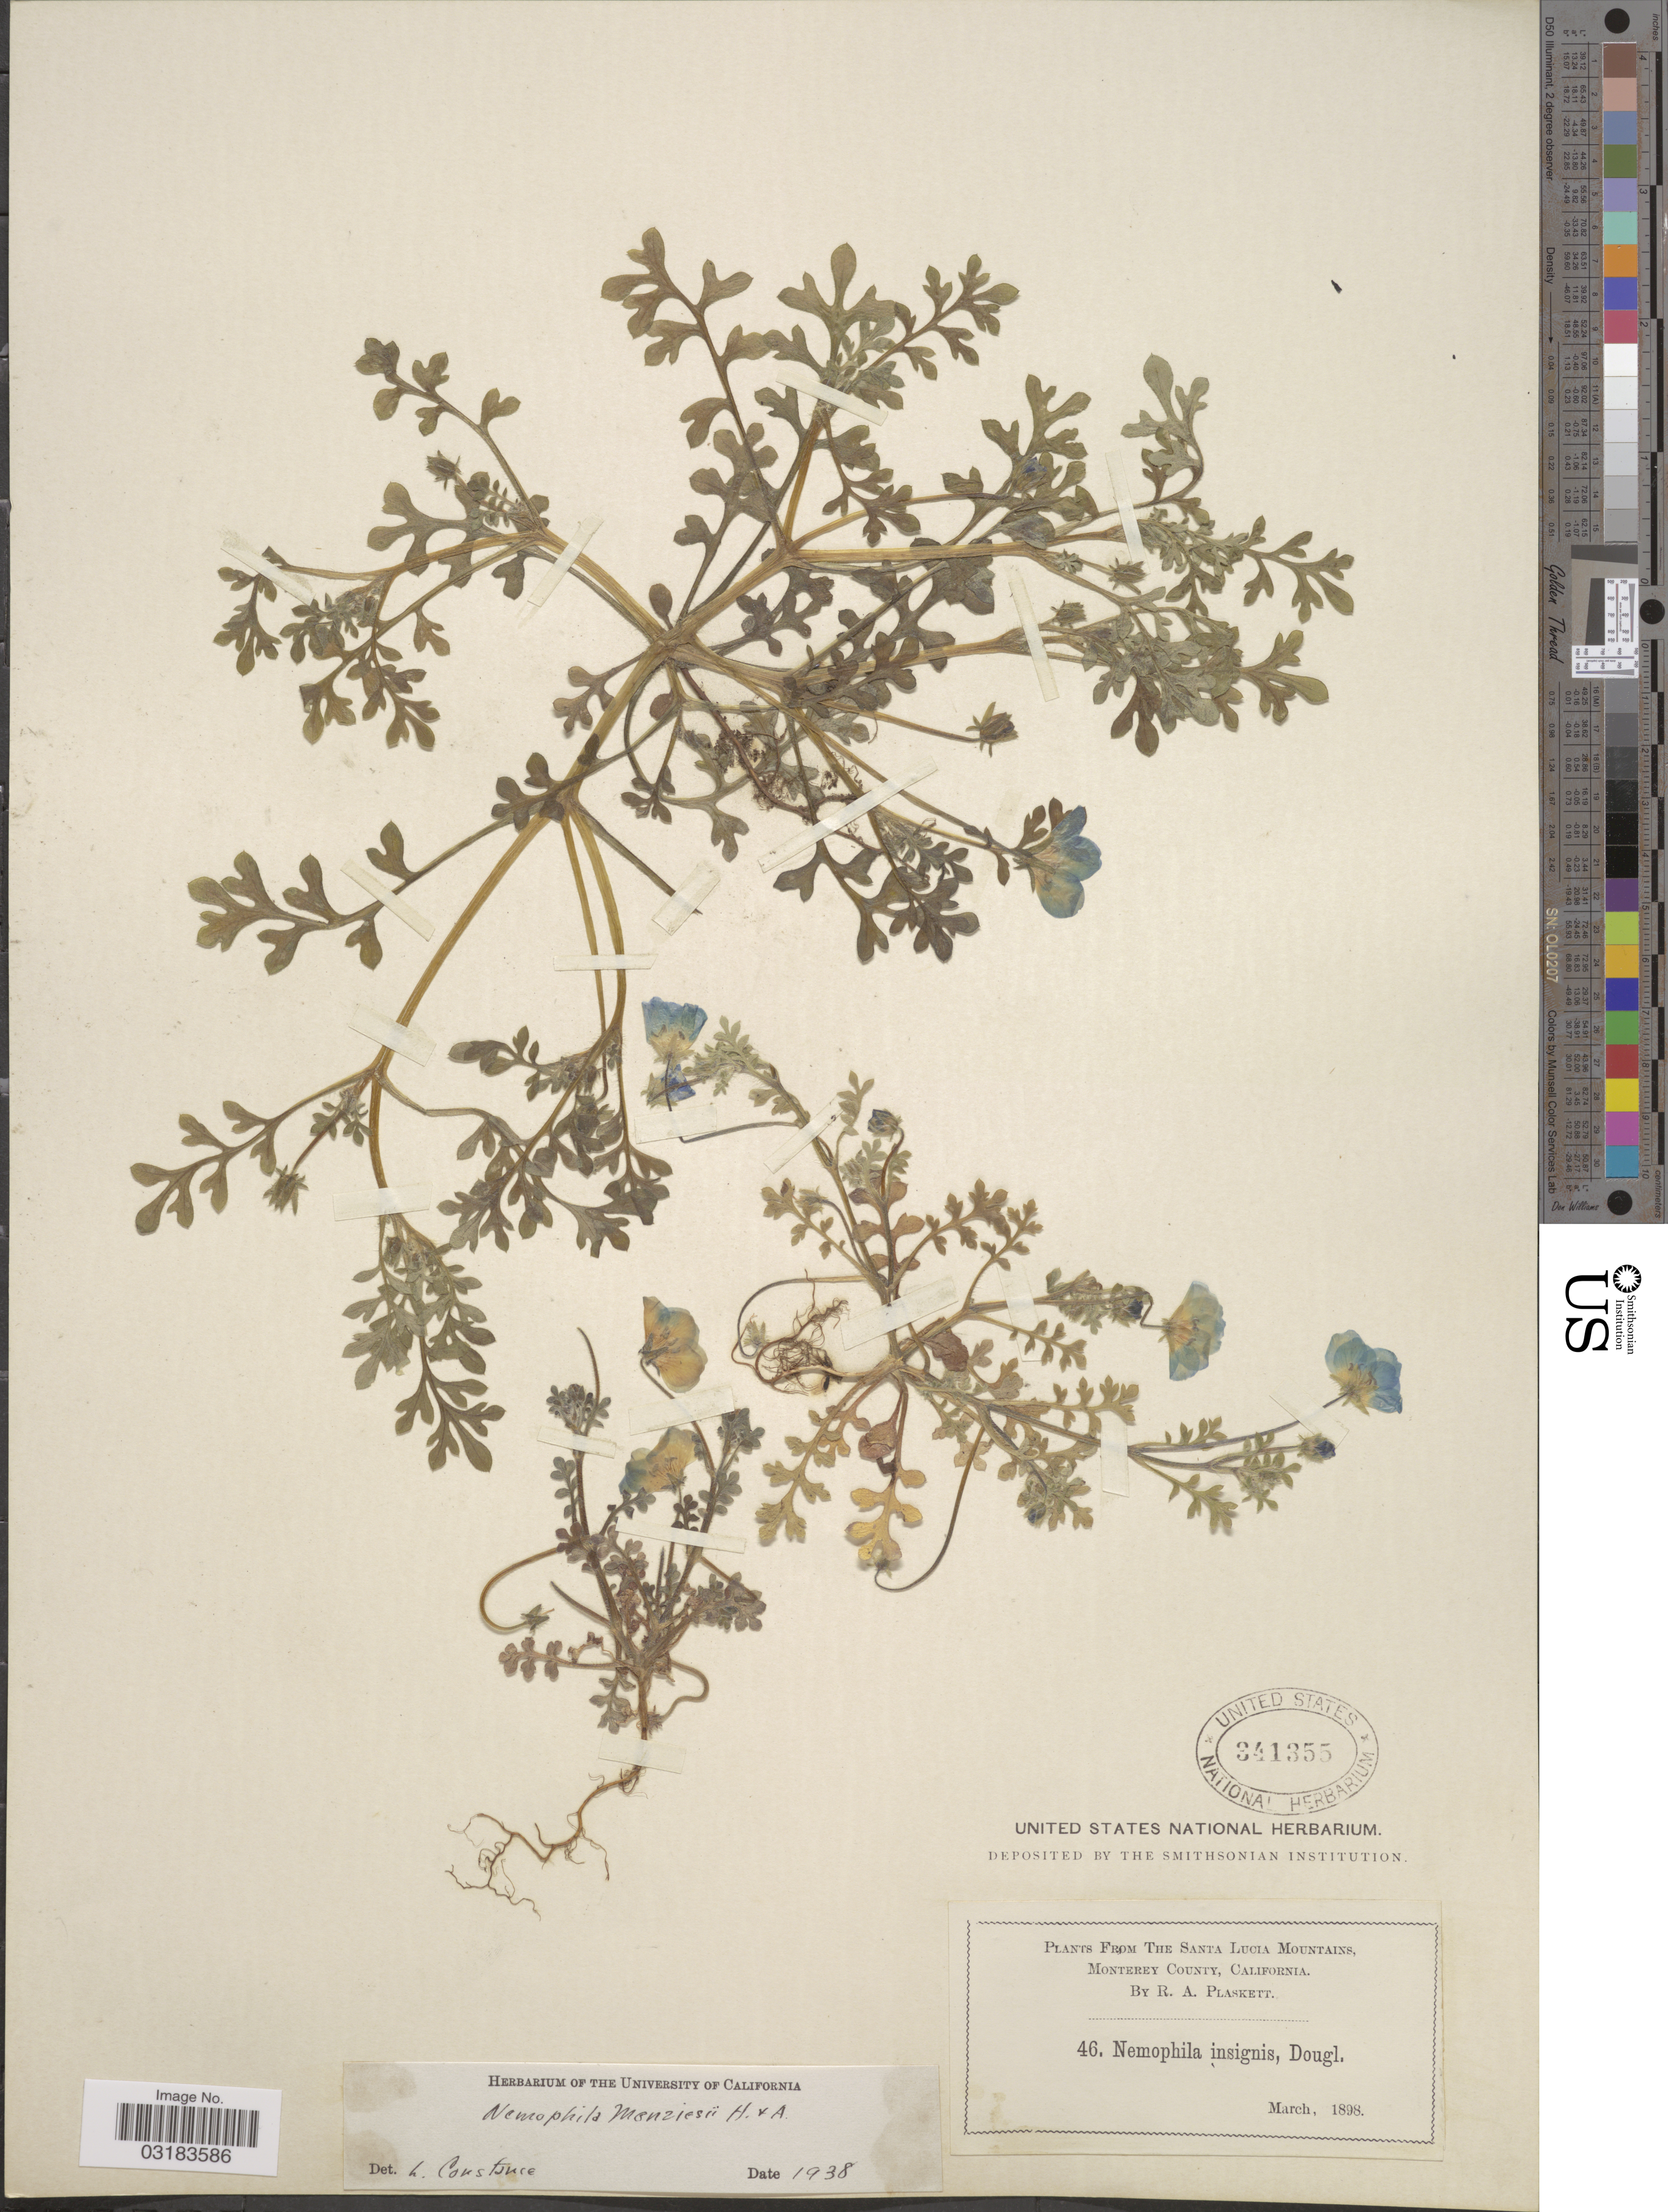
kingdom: Plantae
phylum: Tracheophyta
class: Magnoliopsida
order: Boraginales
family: Hydrophyllaceae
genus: Nemophila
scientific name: Nemophila menziesii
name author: Hook. & Arn.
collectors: R. Plaskett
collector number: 46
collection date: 1898-03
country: United States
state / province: California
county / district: Monterey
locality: The Santa Lucia Mountains, Monterey County.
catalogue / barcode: US 341355